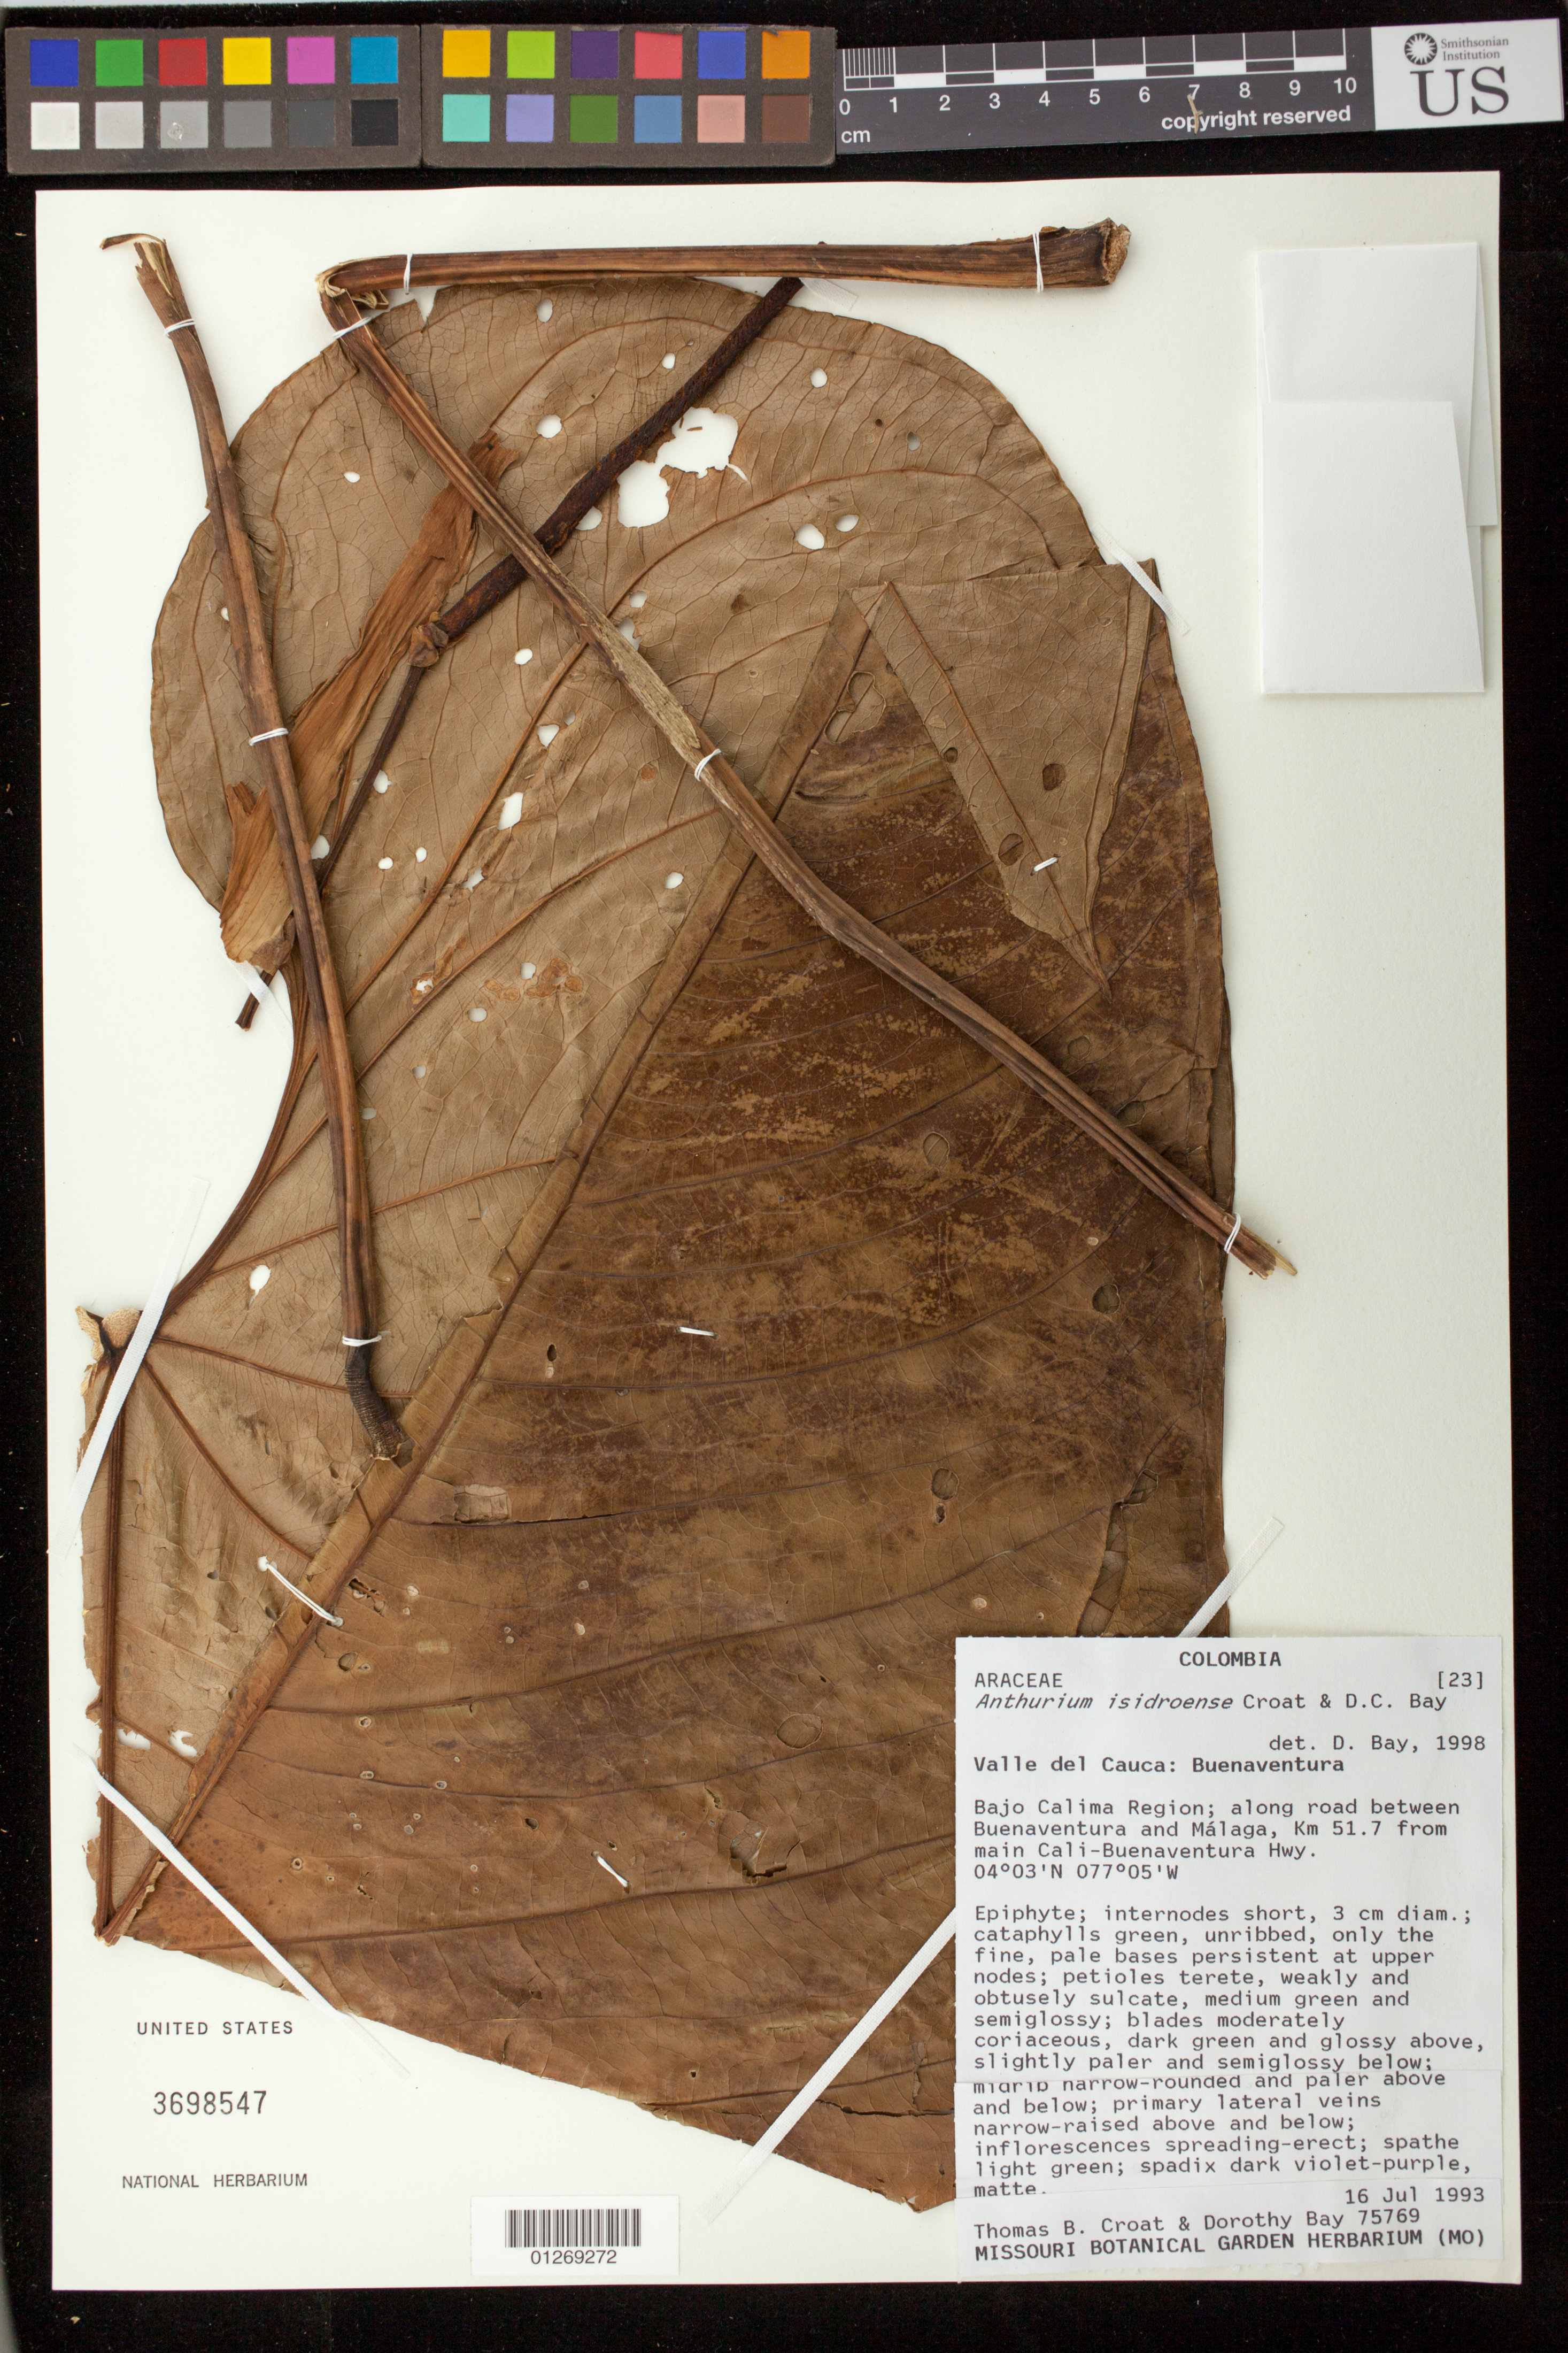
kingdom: Plantae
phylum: Tracheophyta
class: Liliopsida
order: Alismatales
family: Araceae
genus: Anthurium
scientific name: Anthurium isidroense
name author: Croat & D.C. Bay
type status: Isotype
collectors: T. B. Croat & D. C. Bay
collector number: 75769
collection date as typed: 16 Jul 1993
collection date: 1993-07-16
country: Colombia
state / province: Valle del Cauca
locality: Valle del Cauca: Buenaventura. Bajo Calima region; along road between Buenaventura and Málaga, km 51.7 from main Cali-Buenaventura Hwy.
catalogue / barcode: US 3698547